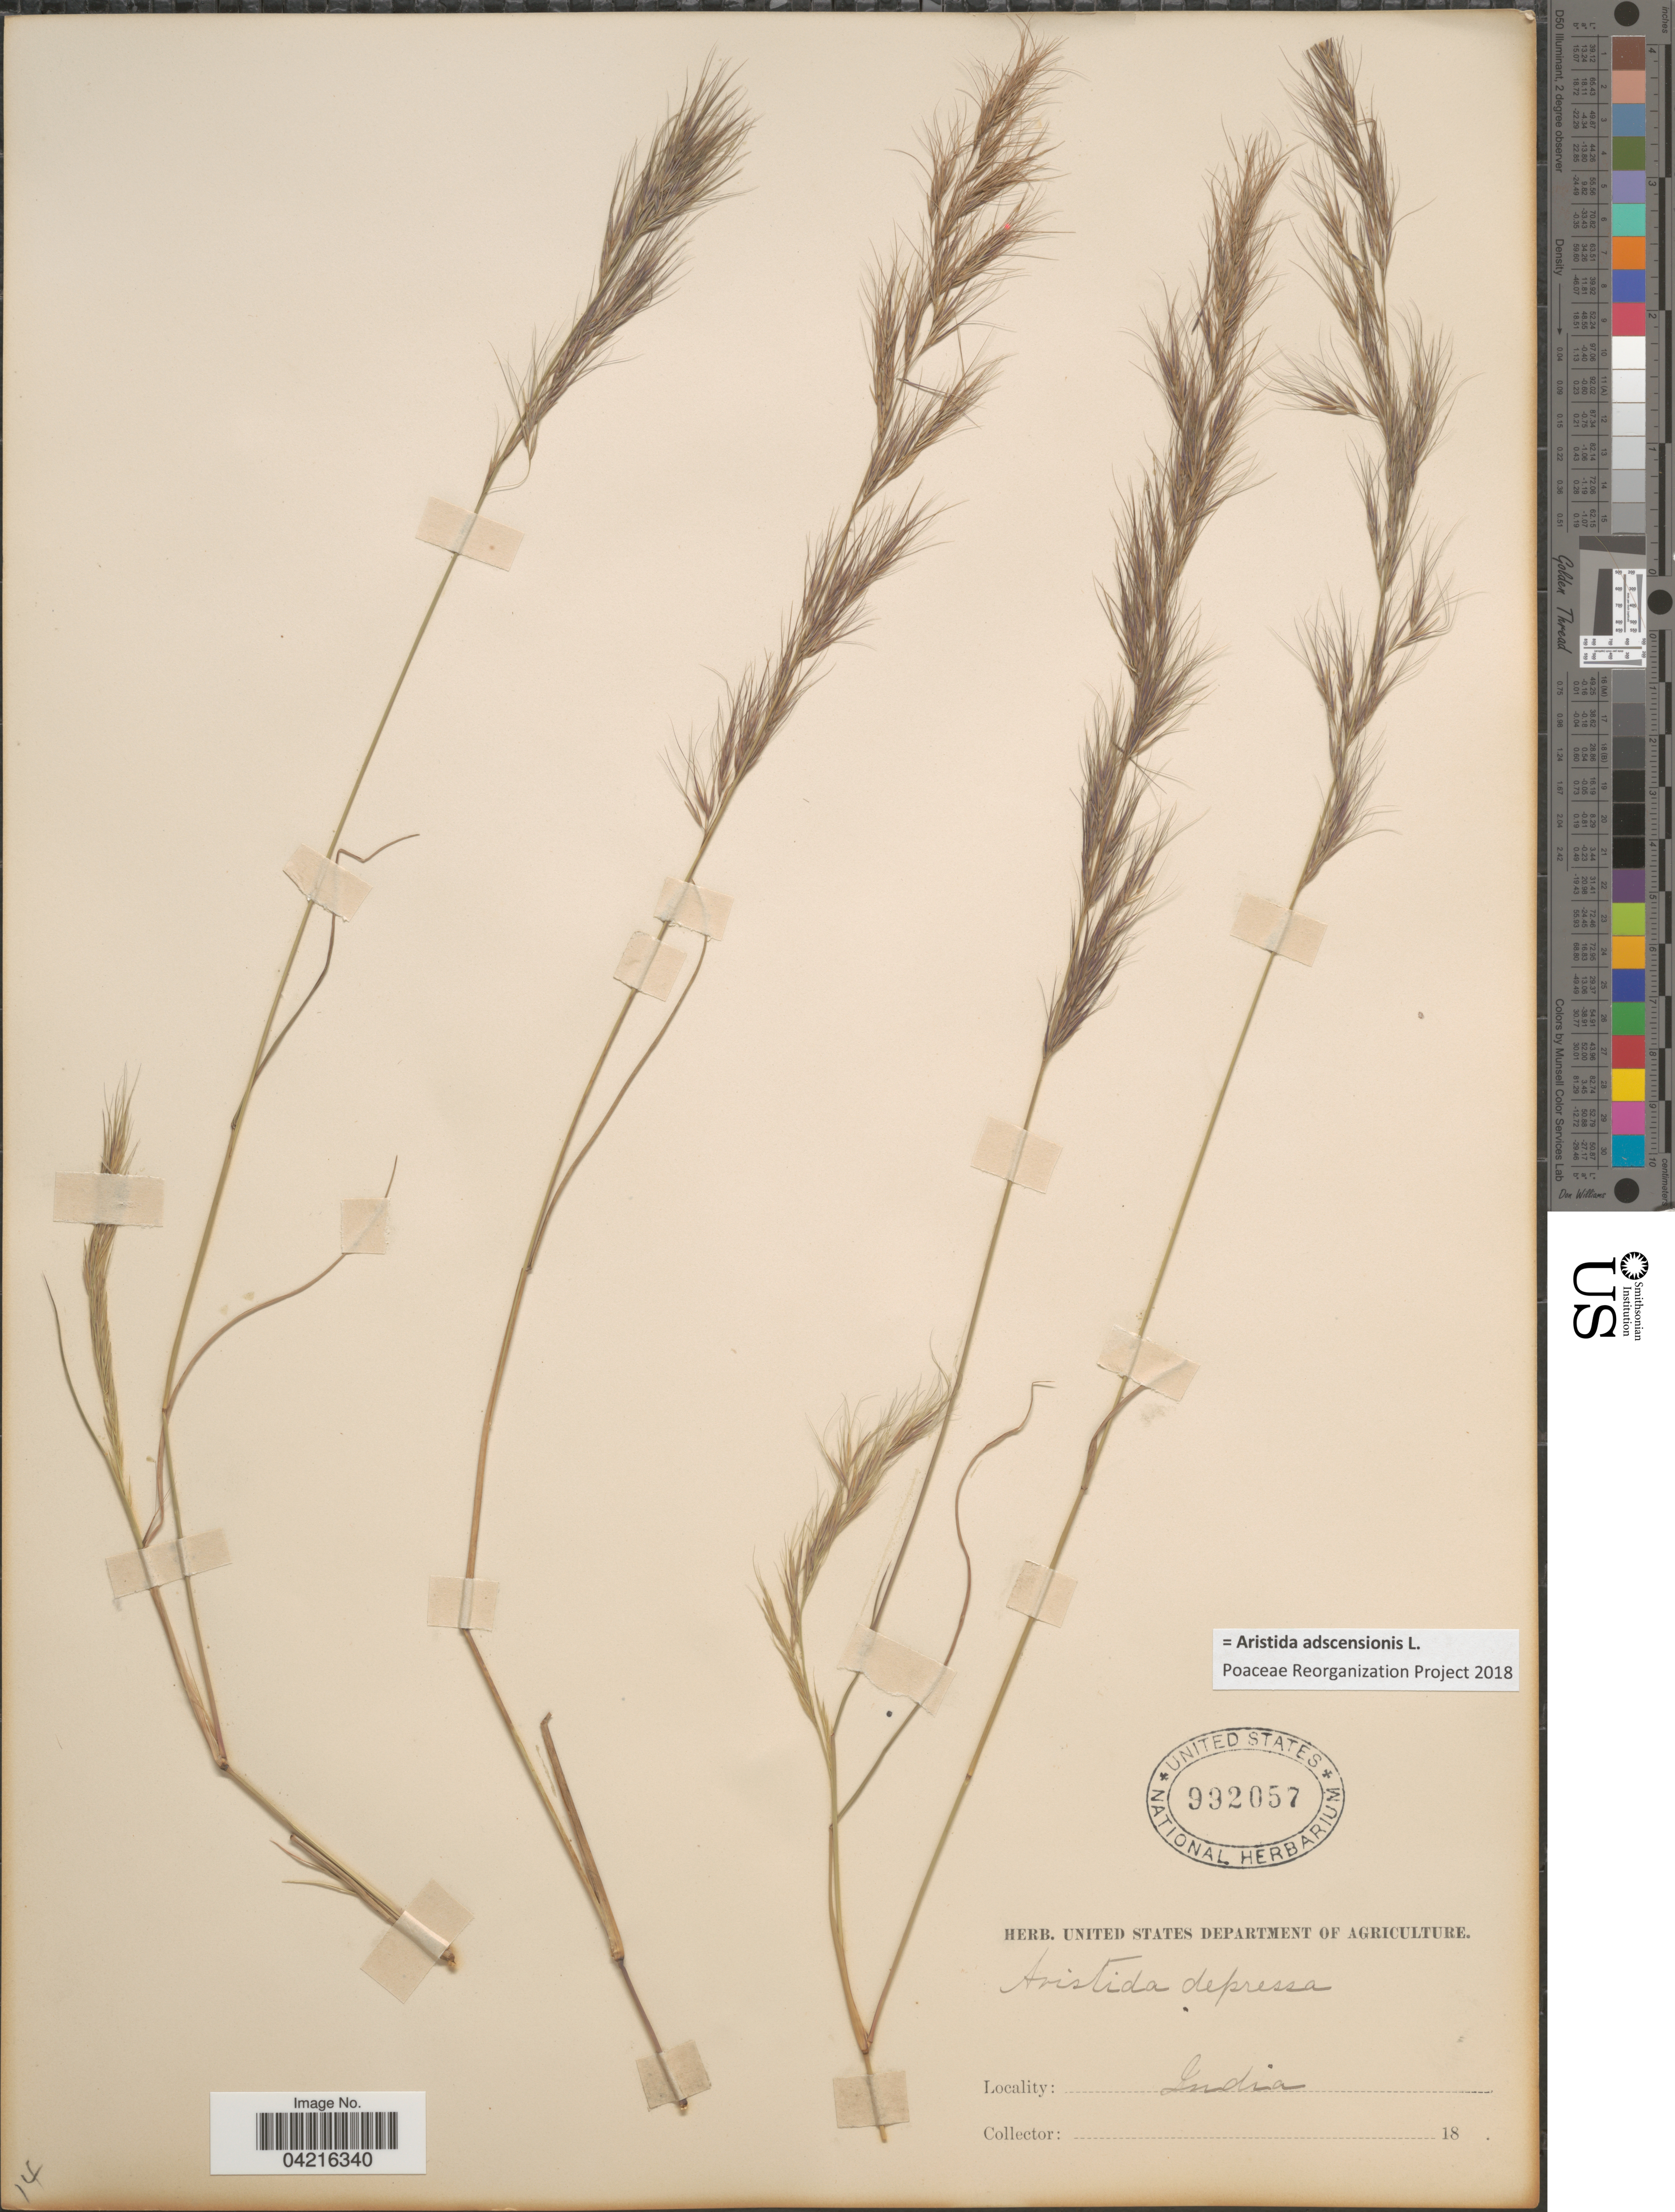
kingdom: Plantae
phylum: Tracheophyta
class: Liliopsida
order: Poales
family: Poaceae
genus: Aristida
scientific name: Aristida adscensionis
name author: L.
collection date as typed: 18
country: India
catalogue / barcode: US 992057